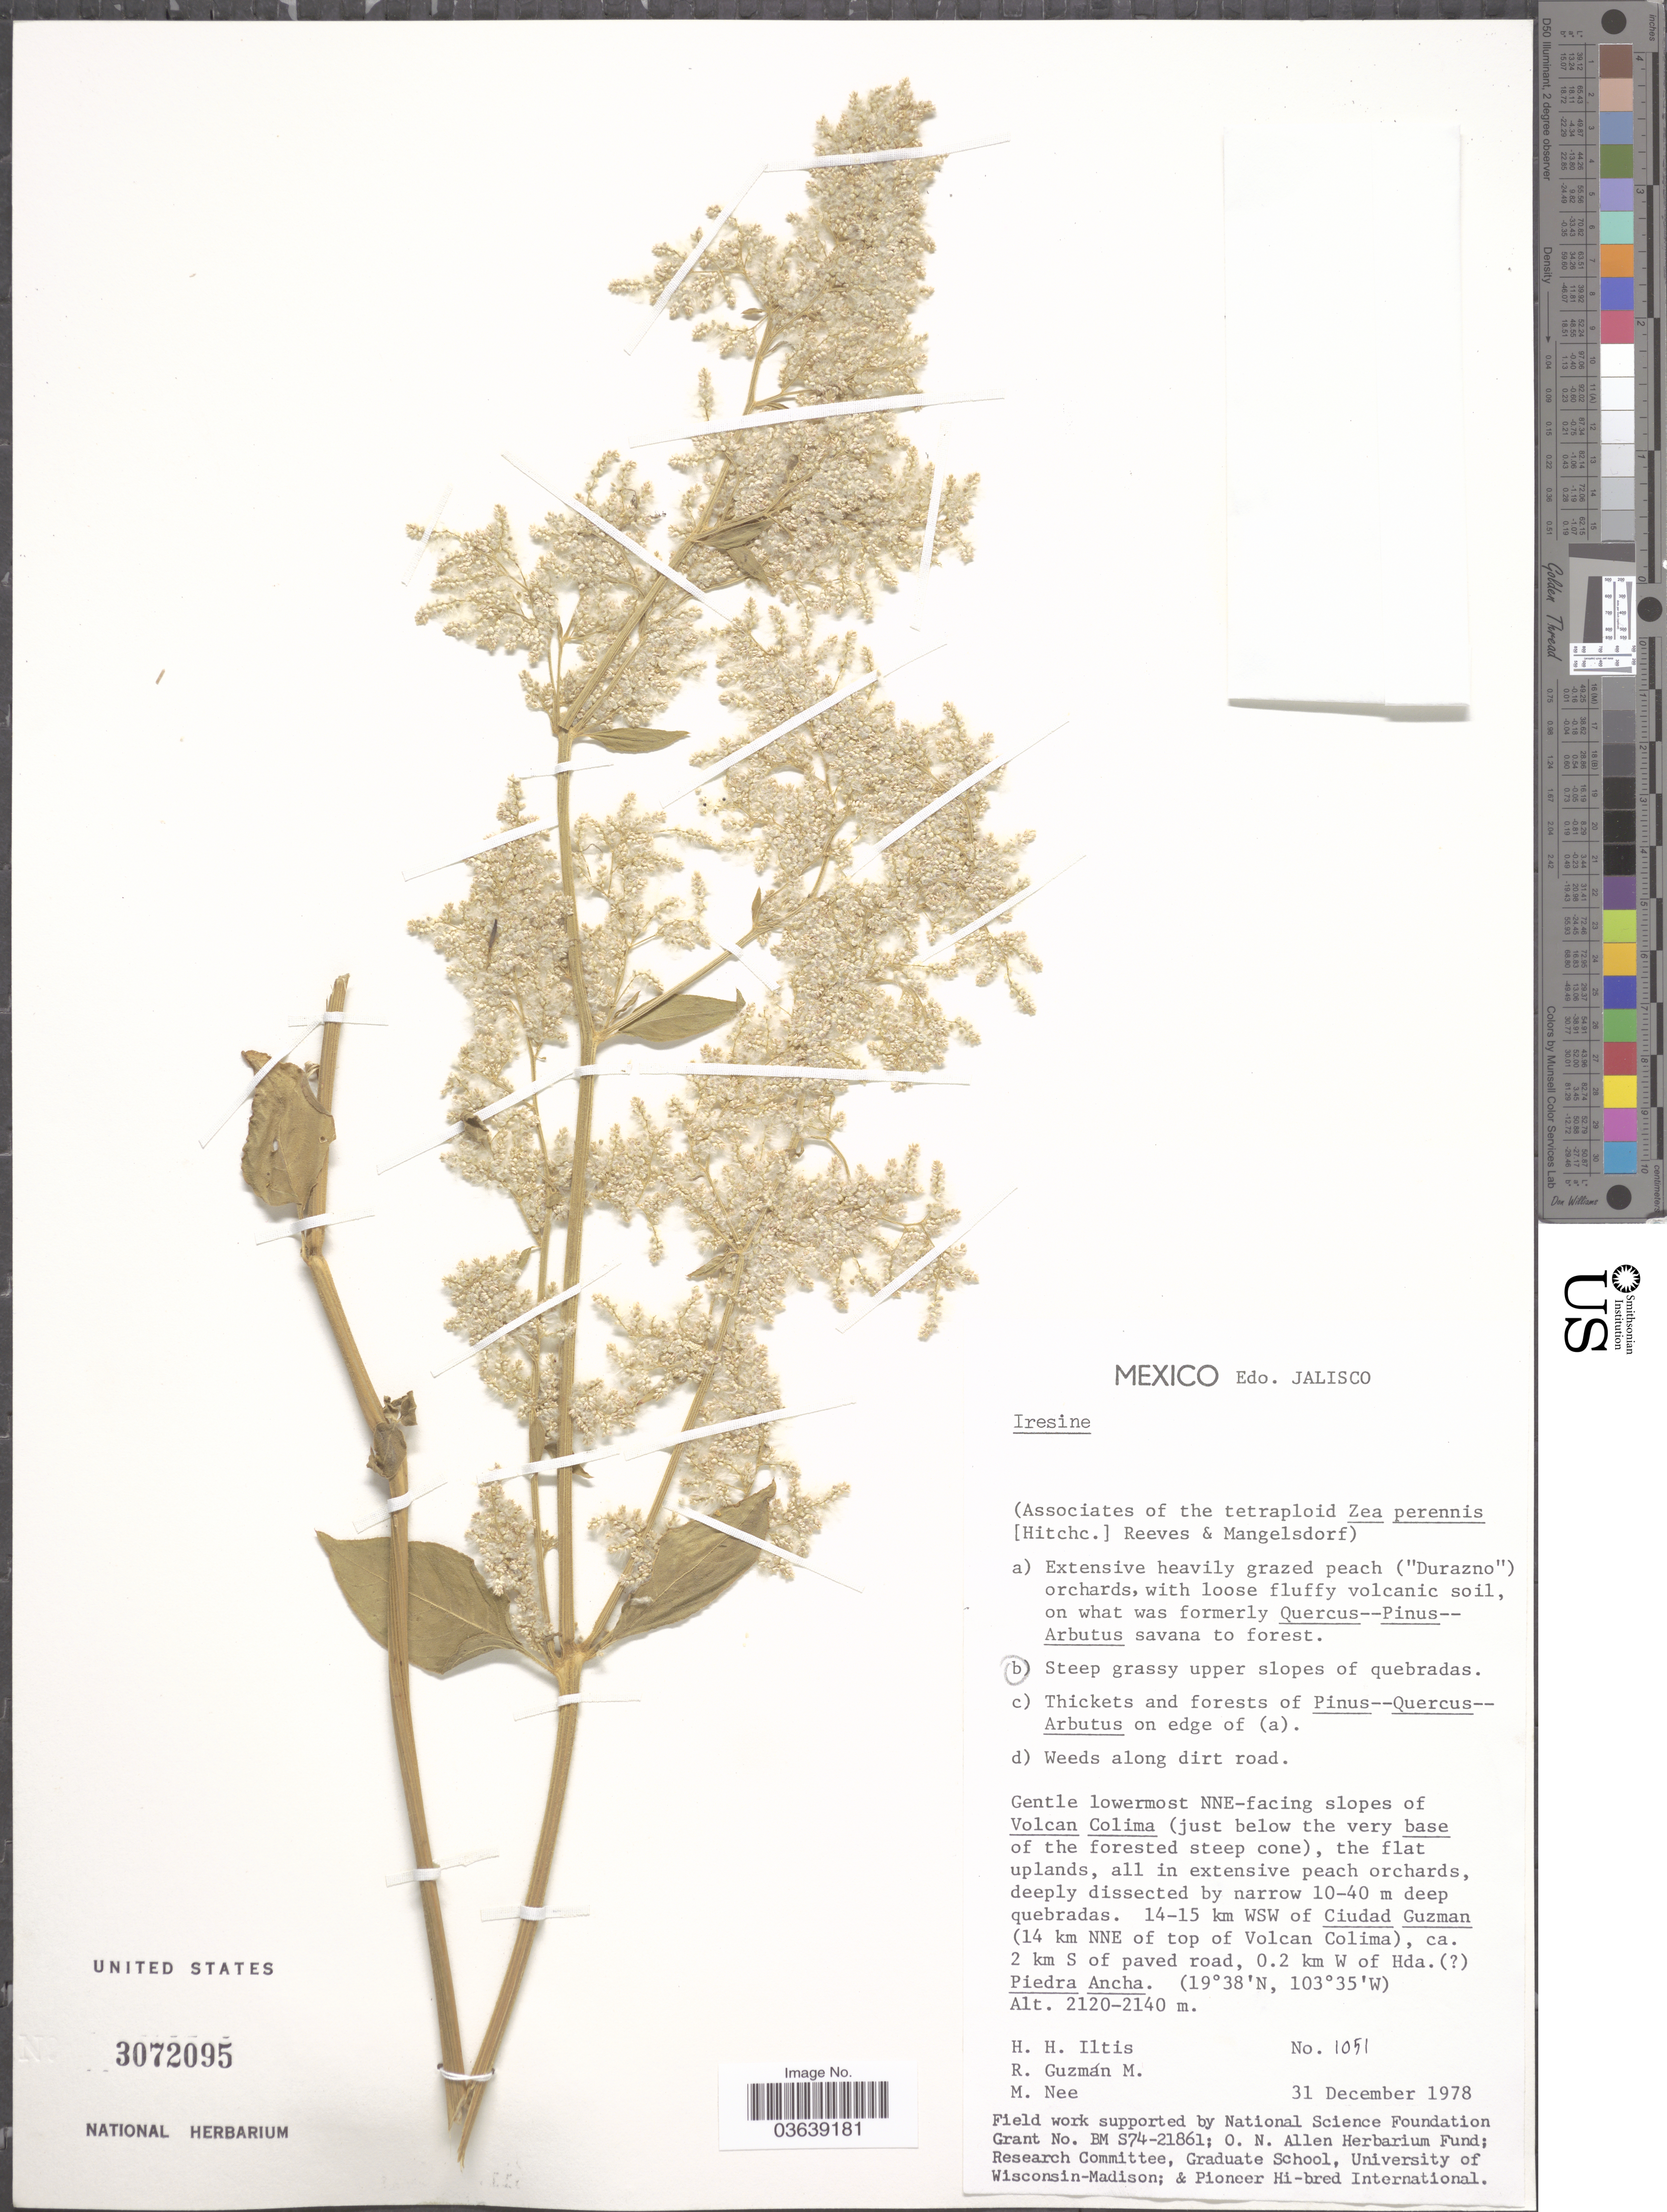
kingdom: Plantae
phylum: Tracheophyta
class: Magnoliopsida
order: Caryophyllales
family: Amaranthaceae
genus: Iresine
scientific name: Iresine sp.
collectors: H. H. Iltis, R. Guzman-M. & M. Nee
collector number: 1051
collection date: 1978-12-31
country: Mexico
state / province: Jalisco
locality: Gentle lowermost NNE-facing slopes of Volcan Colima (just below the very base of the forested steep cone). 14-15 km WSW of Ciudad Guzman (14 km NNE of top of Volcan Colima), ca. 2 km S of paved road, 0.2 km W of Hda.( [unsure placement]) Piedra Ancha.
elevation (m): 2120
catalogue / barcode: US 3072095